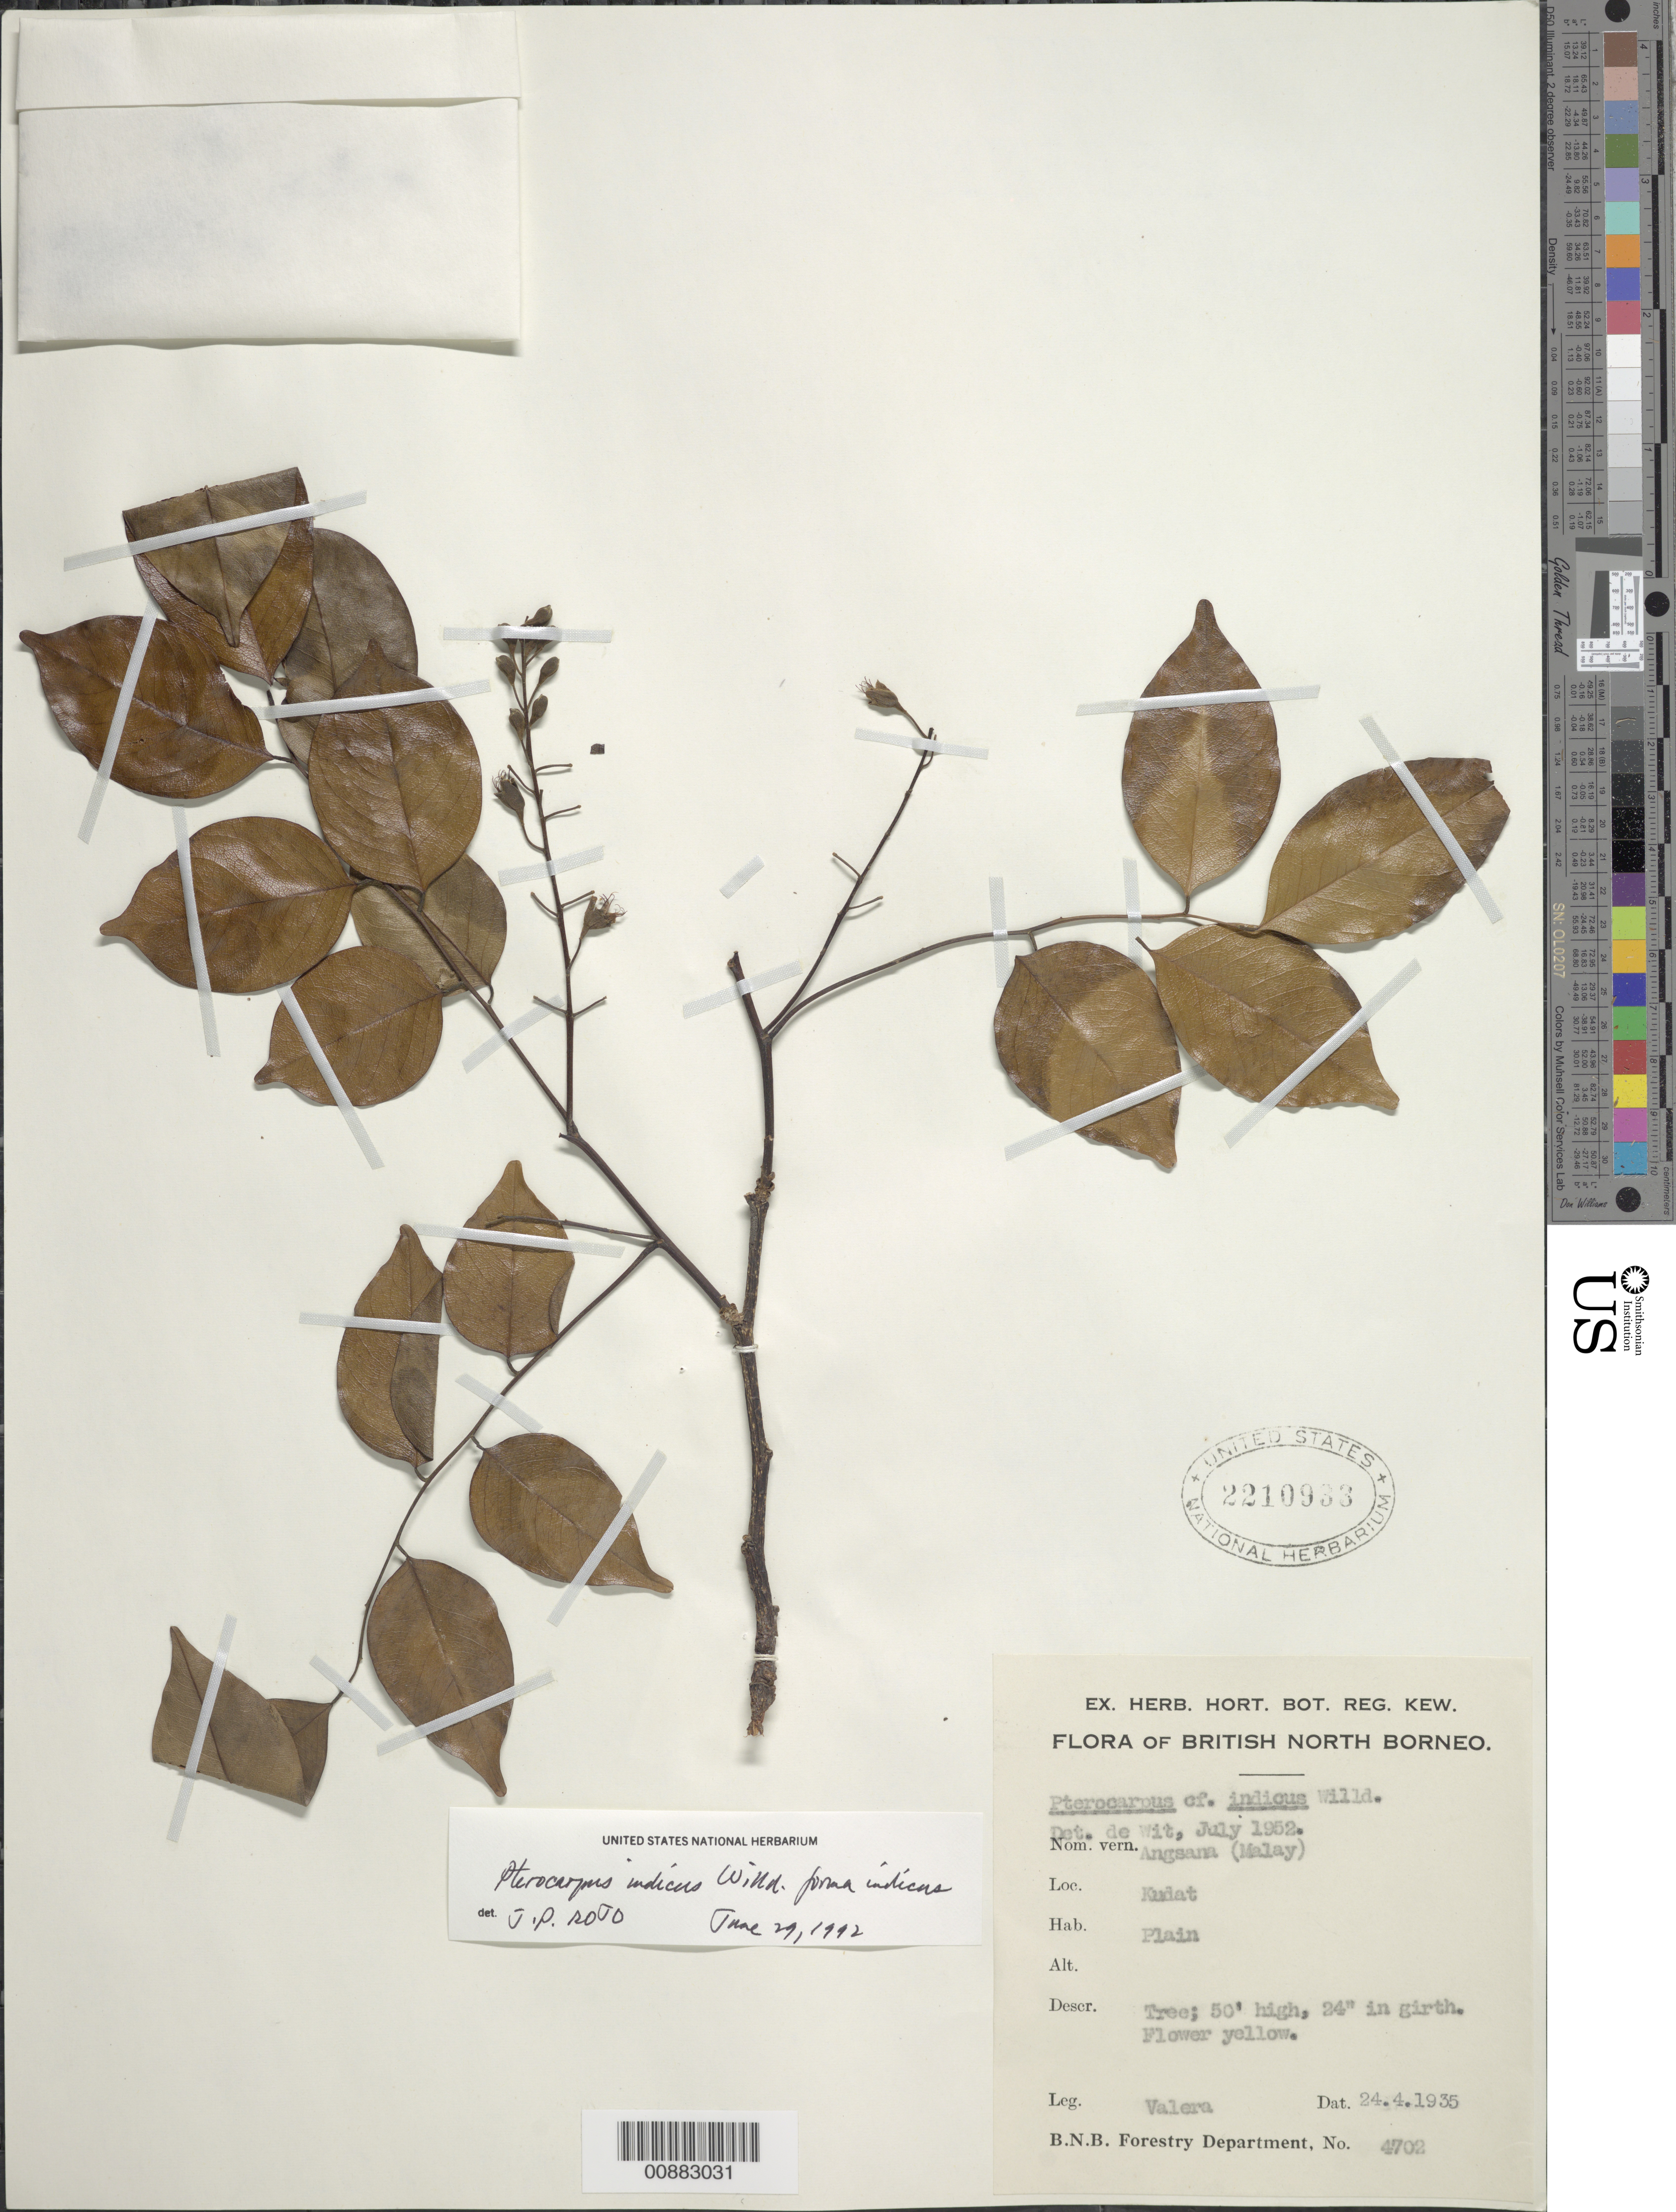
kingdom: Plantae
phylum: Tracheophyta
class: Magnoliopsida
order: Fabales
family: Fabaceae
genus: Pterocarpus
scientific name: Pterocarpus indicus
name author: Willd.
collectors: A. Valera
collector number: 4702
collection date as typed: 24 Apr 1935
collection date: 1935-04-24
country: Indonesia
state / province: Kalimantan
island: Borneo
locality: Kudat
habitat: plain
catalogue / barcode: US 2210933